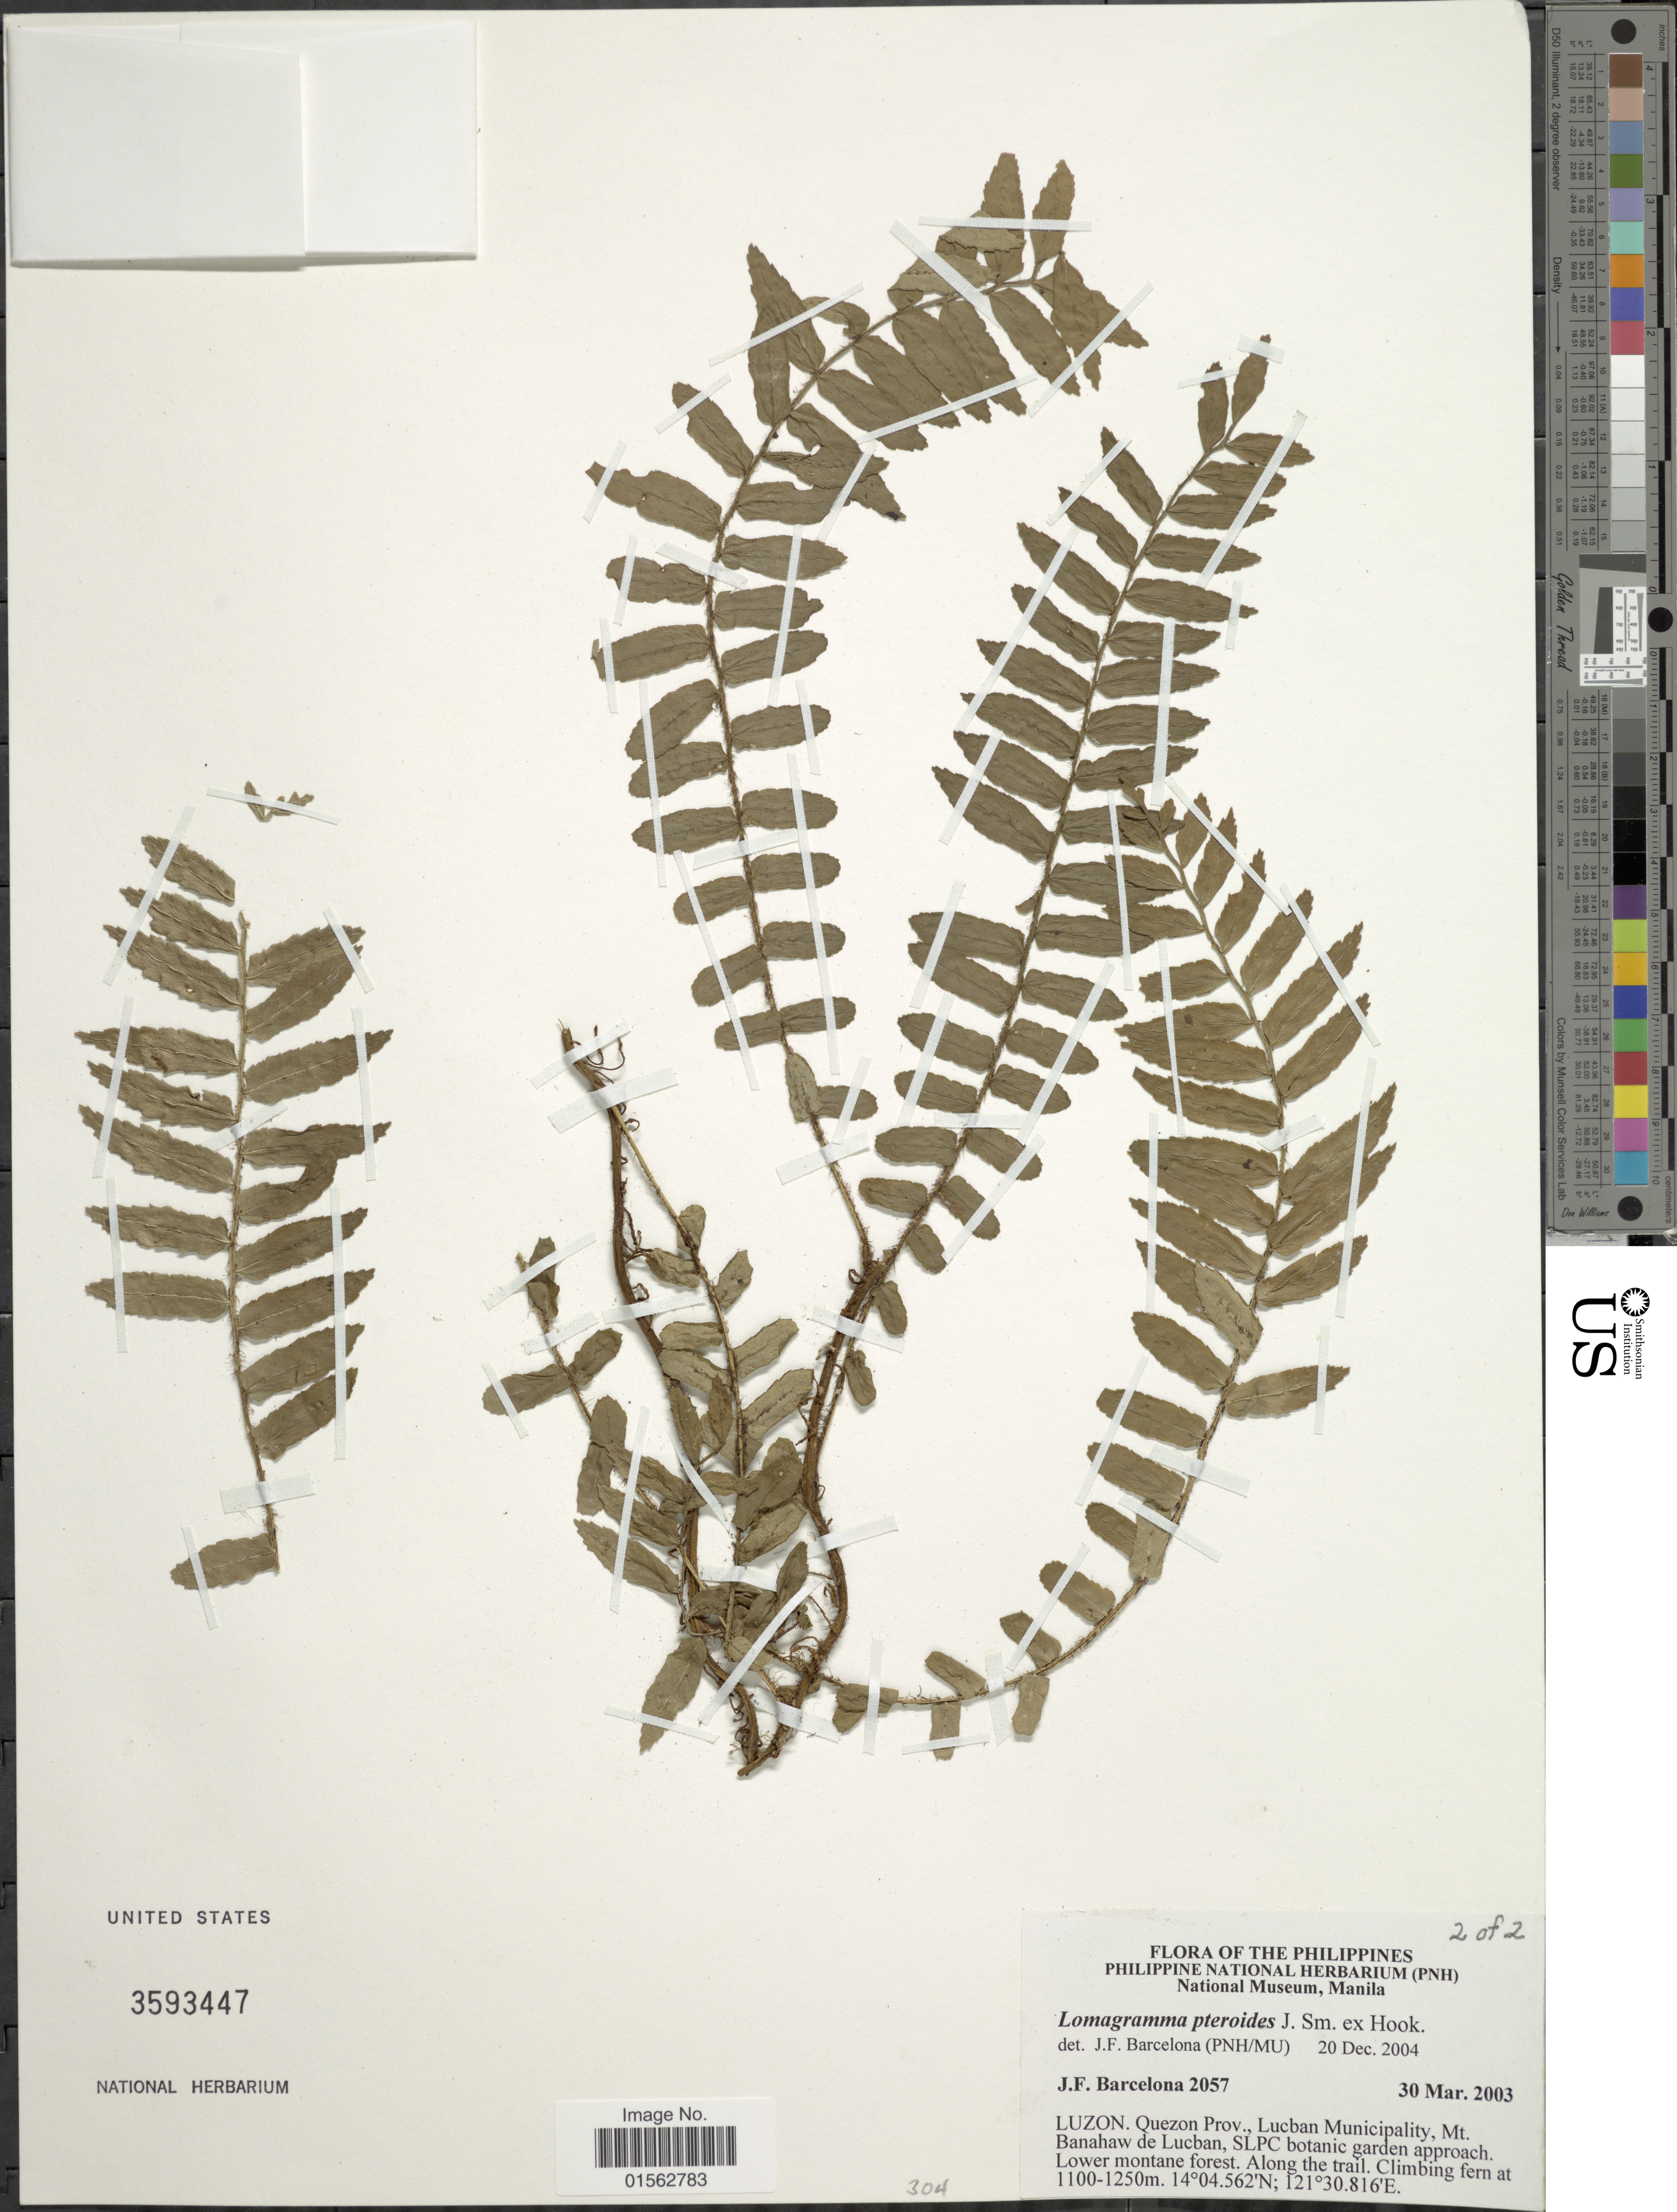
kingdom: Plantae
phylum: Tracheophyta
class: Polypodiopsida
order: Polypodiales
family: Dryopteridaceae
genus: Lomagramma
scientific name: Lomagramma pteroides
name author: J. Sm.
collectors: J. F. Barcelona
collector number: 2057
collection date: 2003-03-30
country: Philippines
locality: Philippines, Luzon, Quezon Prov., Lucban Municipality, Mt. Banahaw de Lucban, SLPC botanic garden approach, lower montane forest, along the trail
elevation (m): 1100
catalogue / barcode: US 3593447